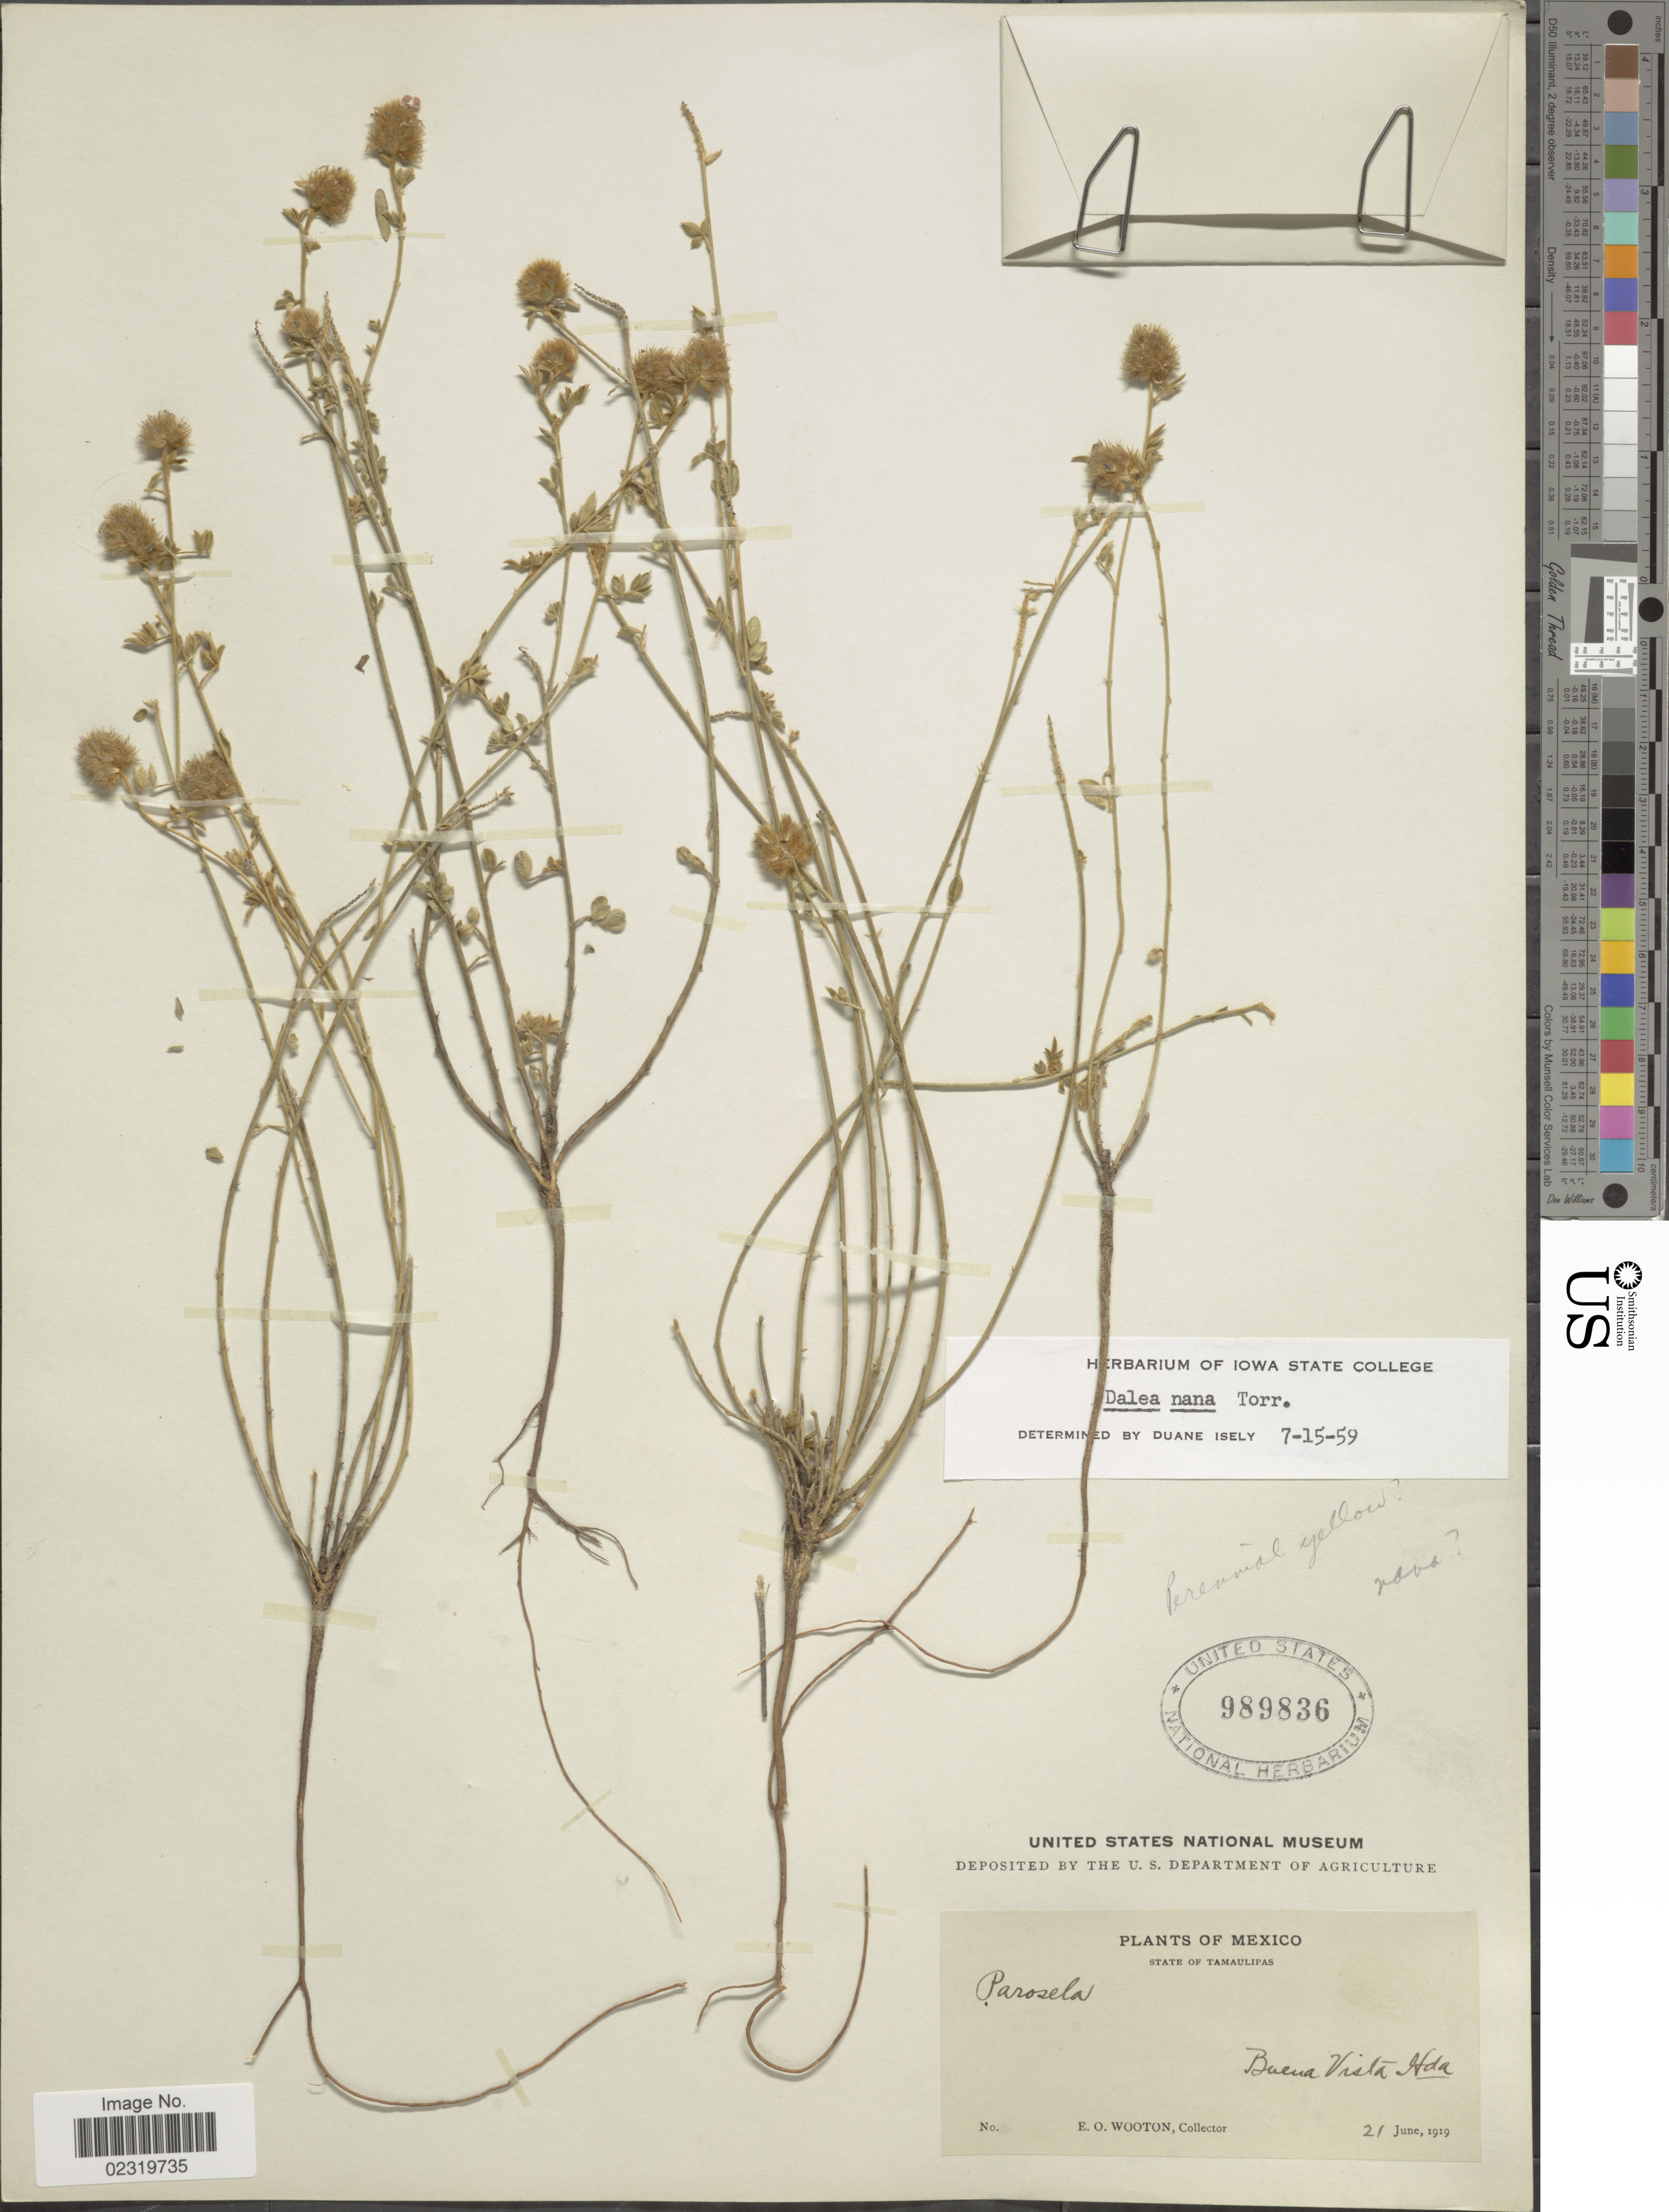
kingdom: Plantae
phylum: Tracheophyta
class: Magnoliopsida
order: Fabales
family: Fabaceae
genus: Dalea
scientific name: Dalea nana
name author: Torr. & A. Gray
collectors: E. O. Wooton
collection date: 1919-06-21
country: Mexico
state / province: Tamaulipas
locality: Buena Vista Hda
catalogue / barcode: US 989836